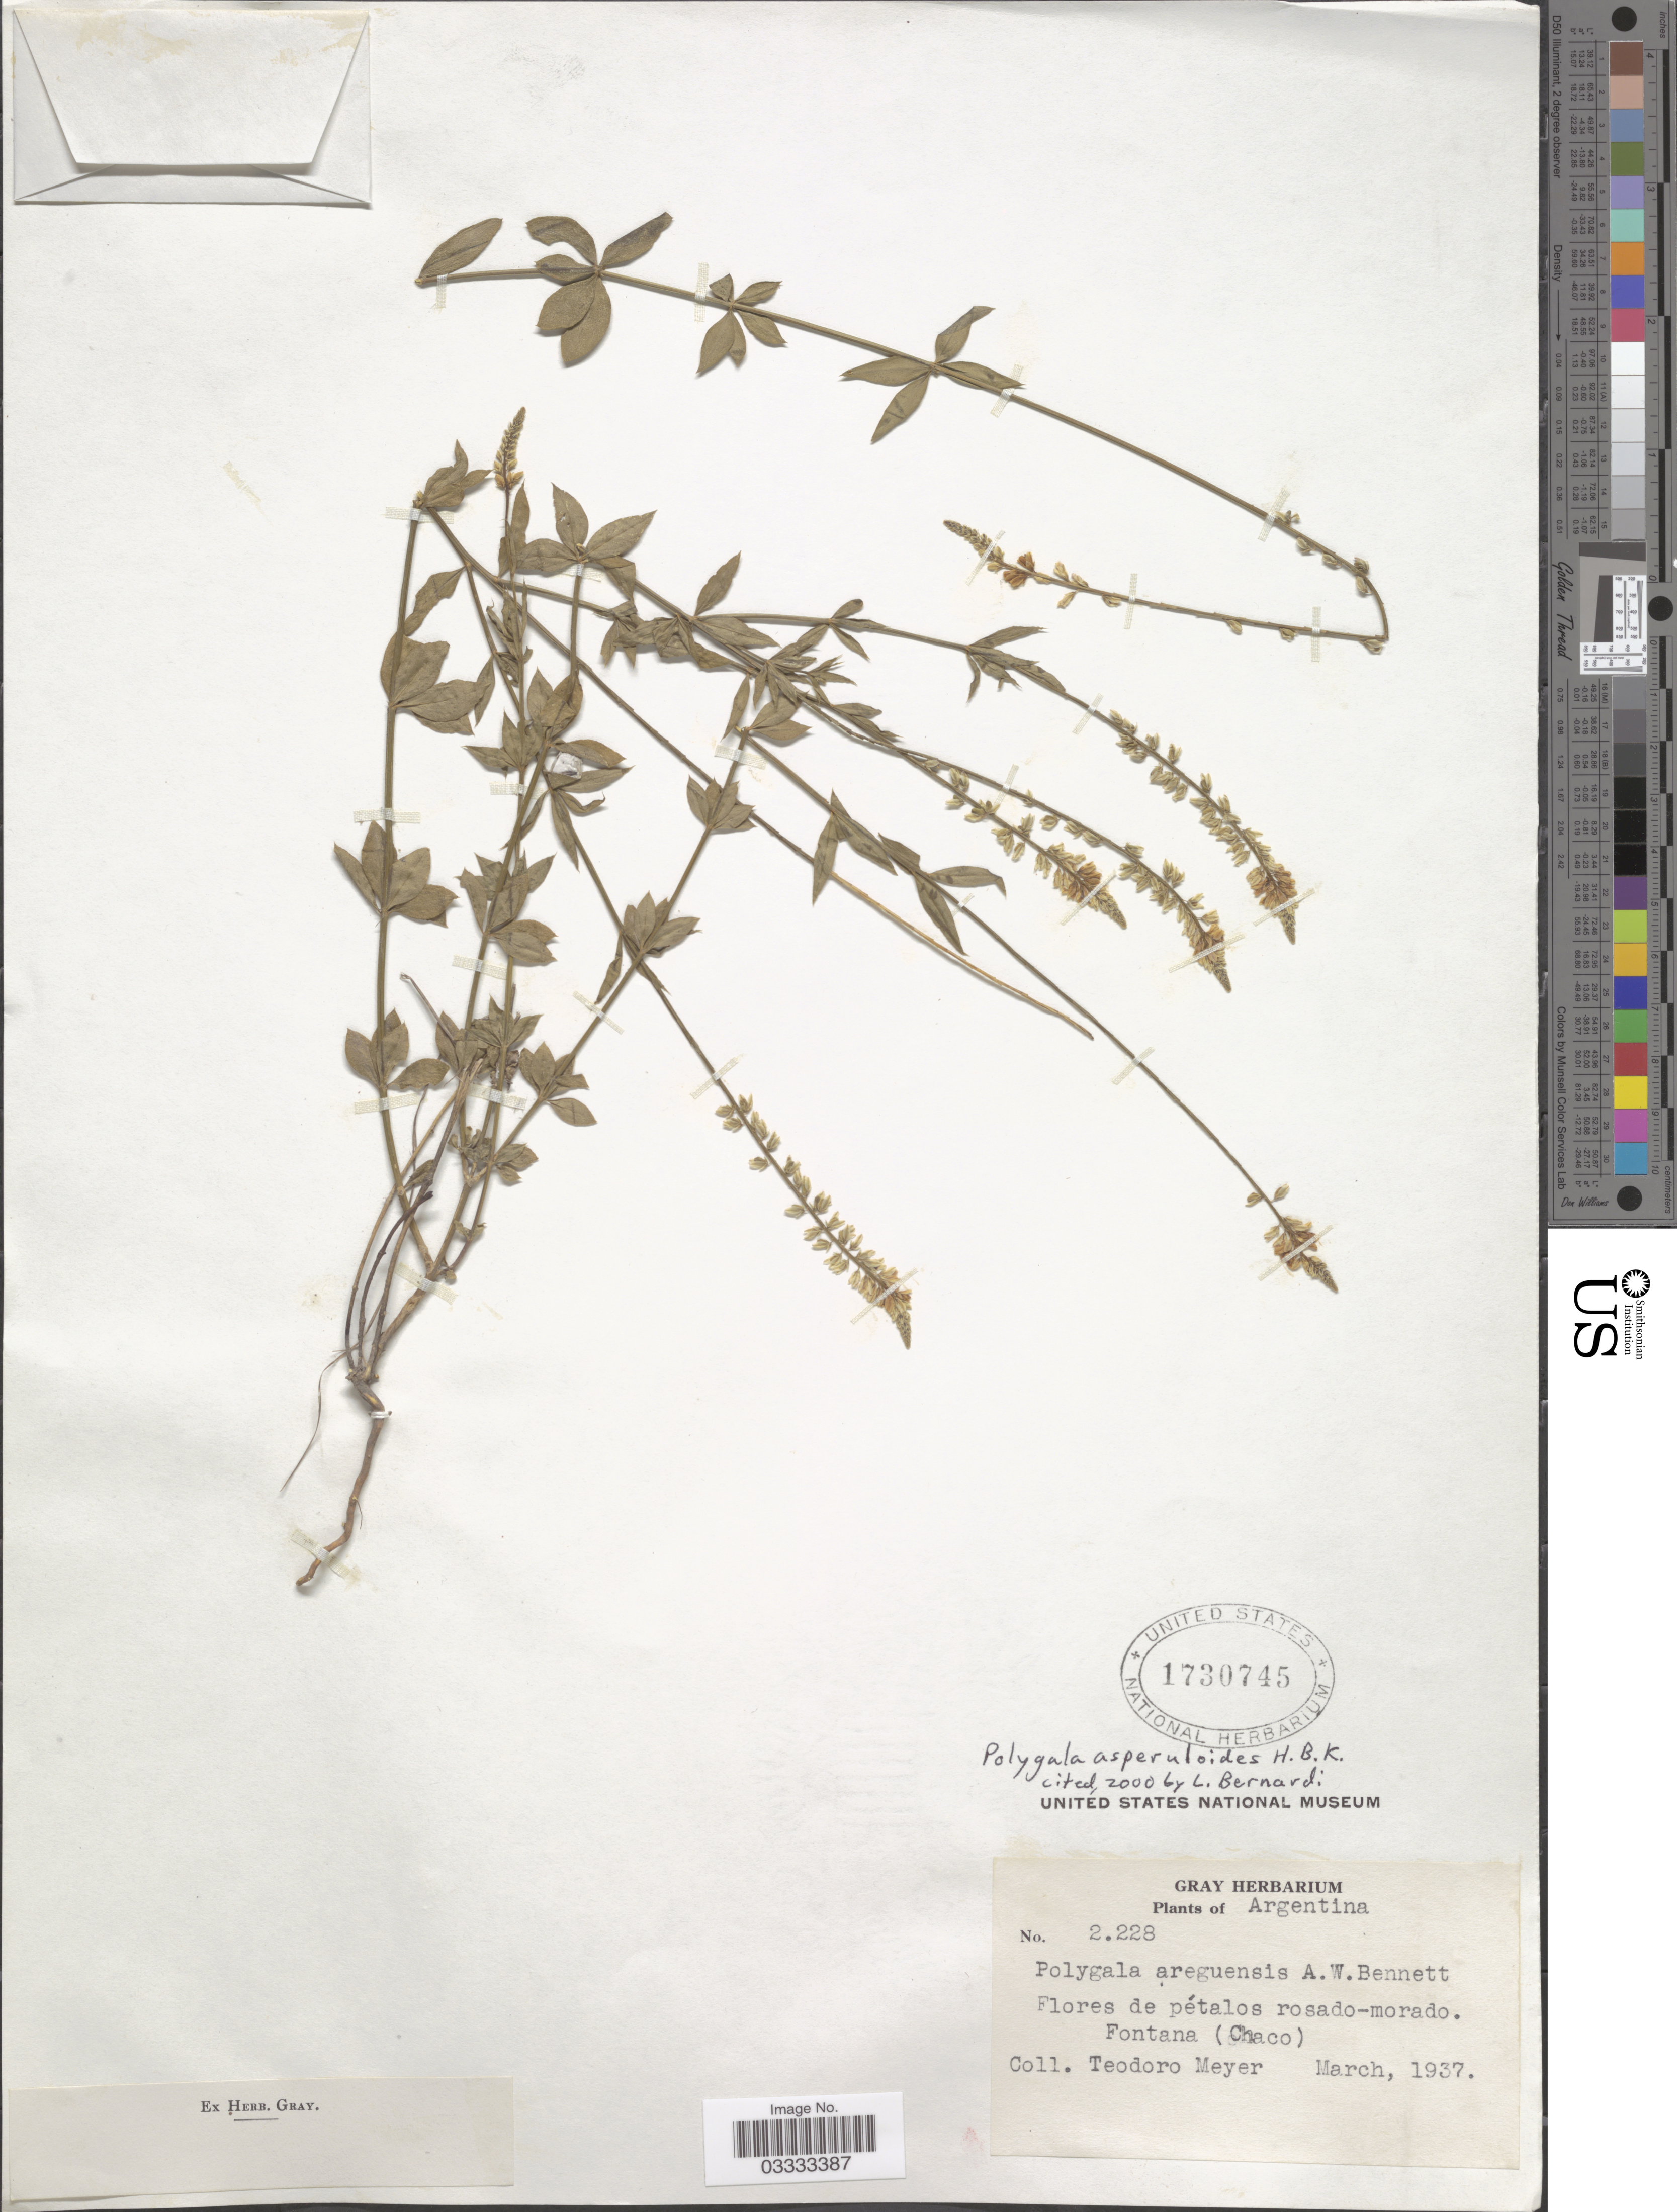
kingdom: Plantae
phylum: Tracheophyta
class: Magnoliopsida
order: Fabales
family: Polygalaceae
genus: Polygala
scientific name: Polygala asperuloides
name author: Kunth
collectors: T. Meyer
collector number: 2228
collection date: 1937-03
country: Argentina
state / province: Chaco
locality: Fontana (Chaco).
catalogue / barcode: US 1730745